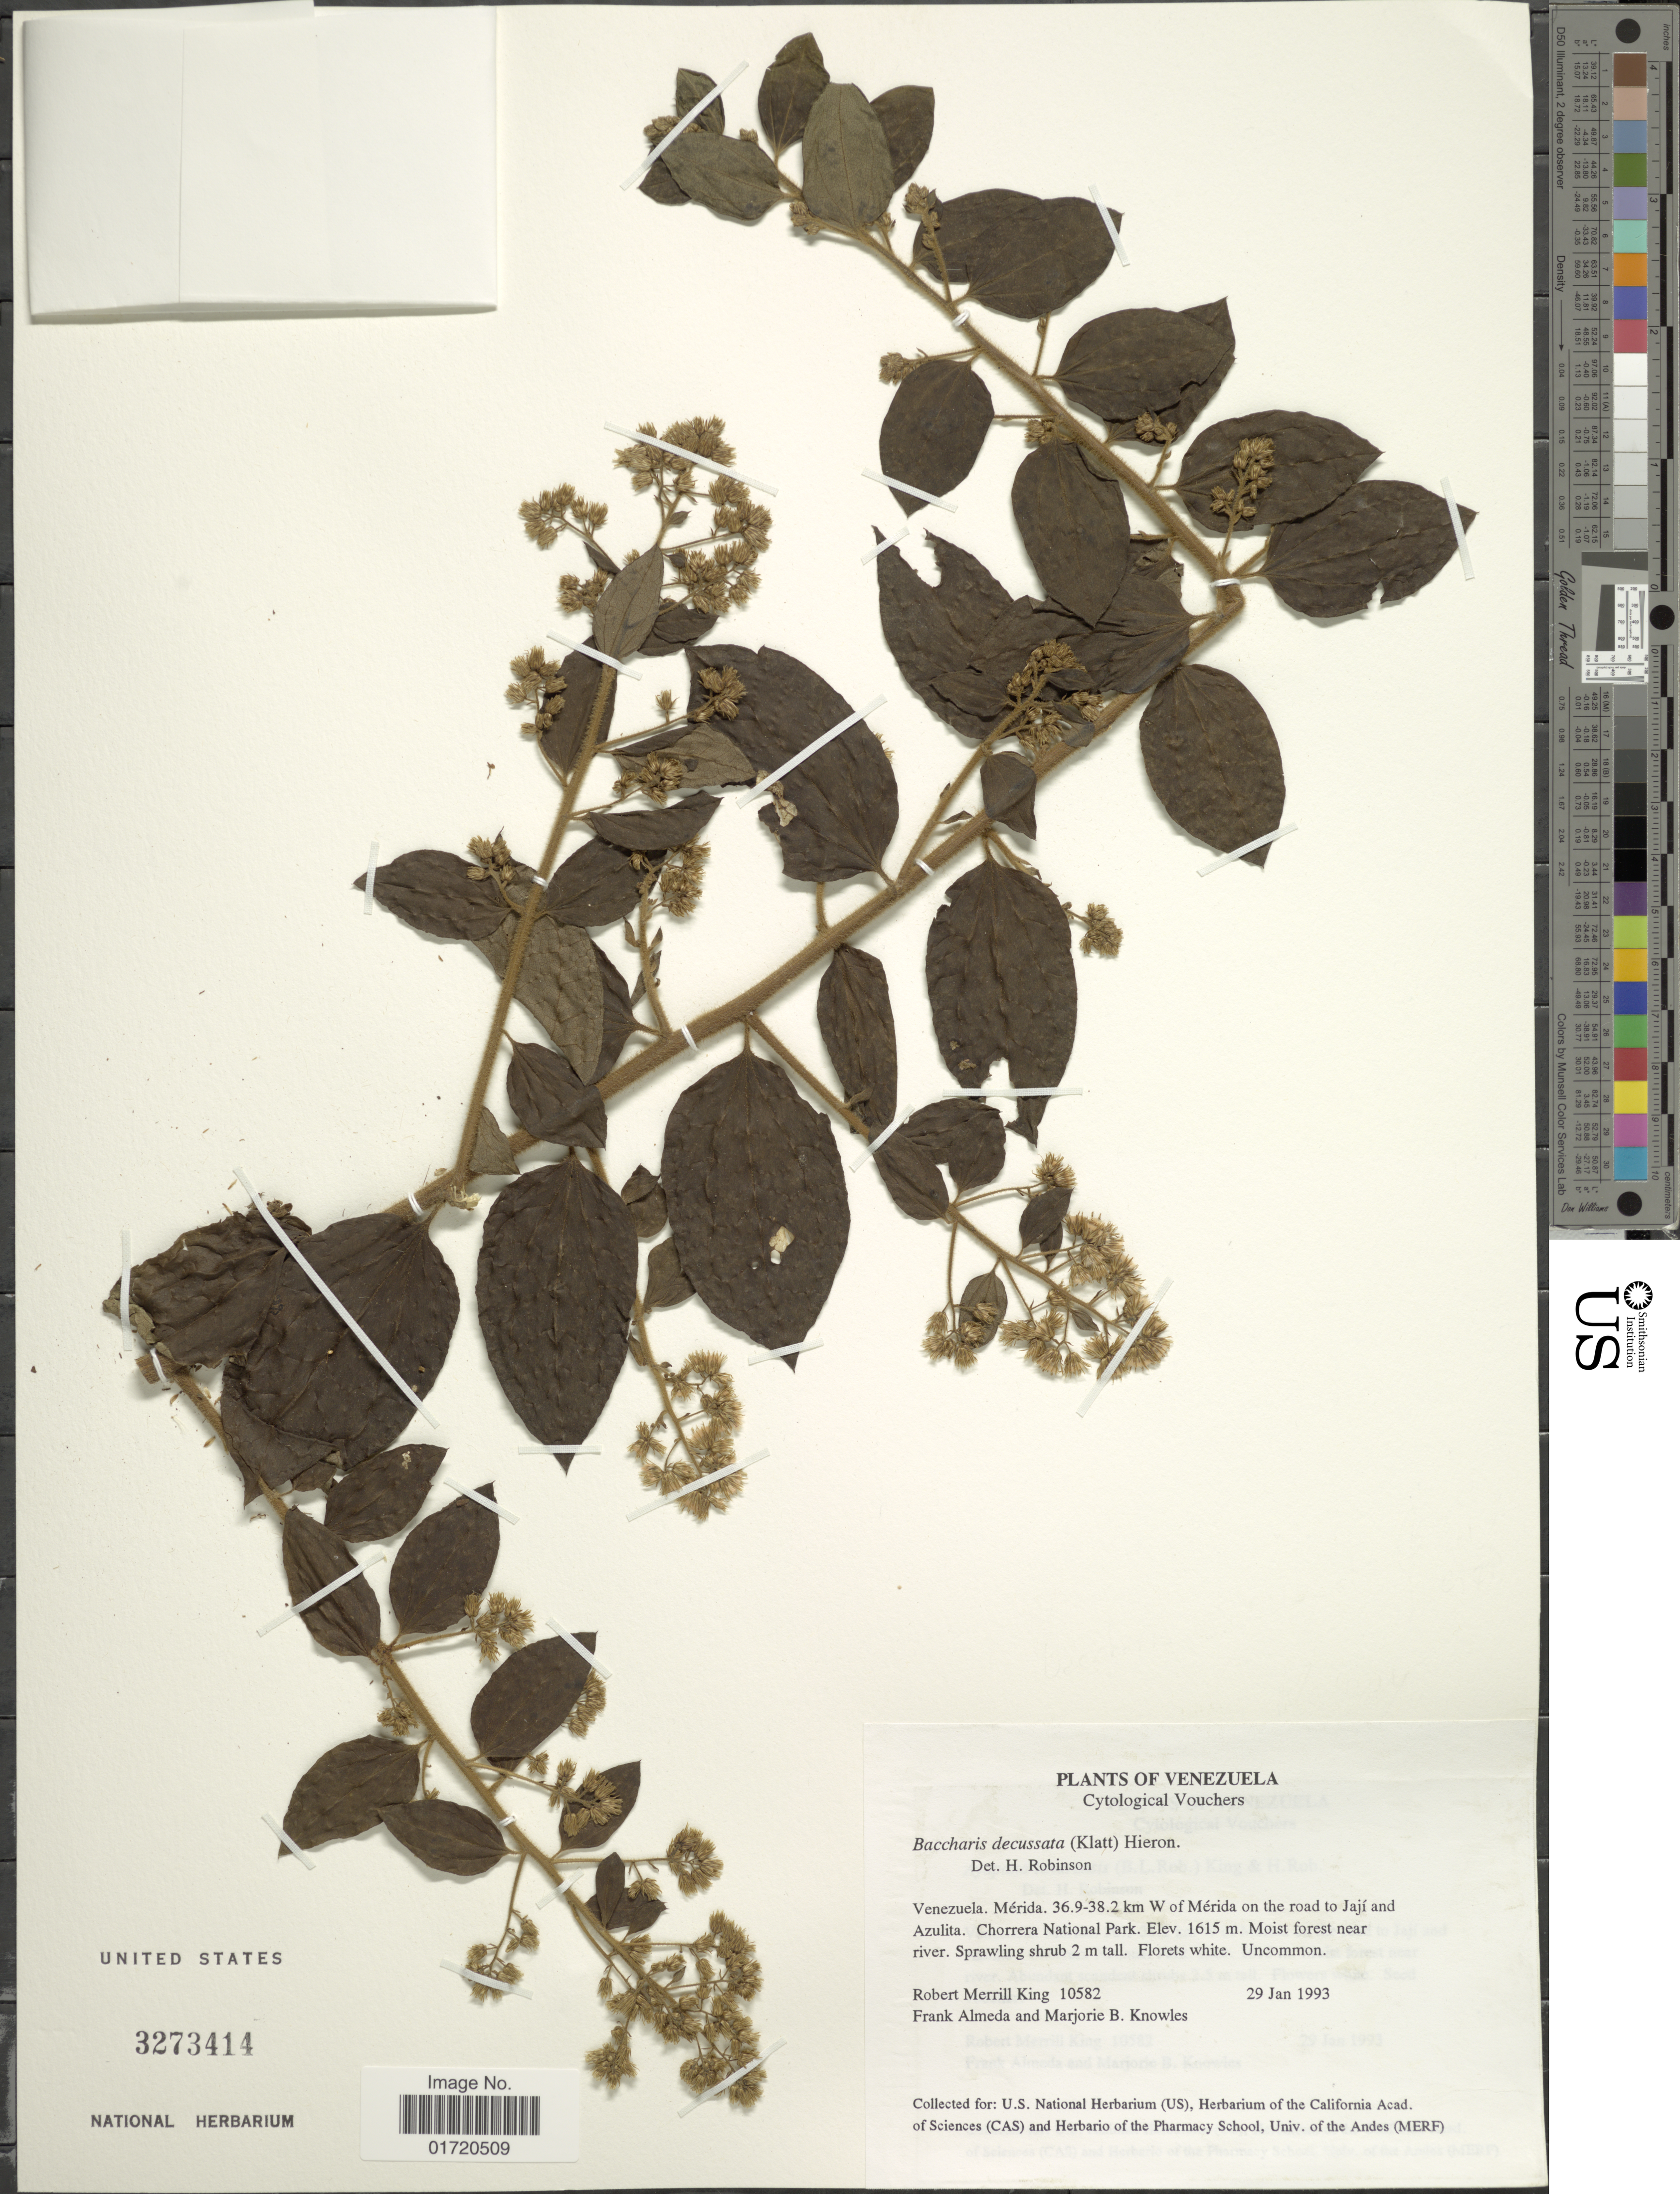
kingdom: Plantae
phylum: Tracheophyta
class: Magnoliopsida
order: Asterales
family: Asteraceae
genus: Baccharis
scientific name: Baccharis decussata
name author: (Klatt) Hieron.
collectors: R. M. King, F. Almeda & M. B. Knowles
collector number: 10582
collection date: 1993-01-29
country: Venezuela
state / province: Mérida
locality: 36.9-38.2 km W of Merida on the road to Jaji and Azulita. Chorrera National Park.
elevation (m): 1615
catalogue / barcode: US 3273414